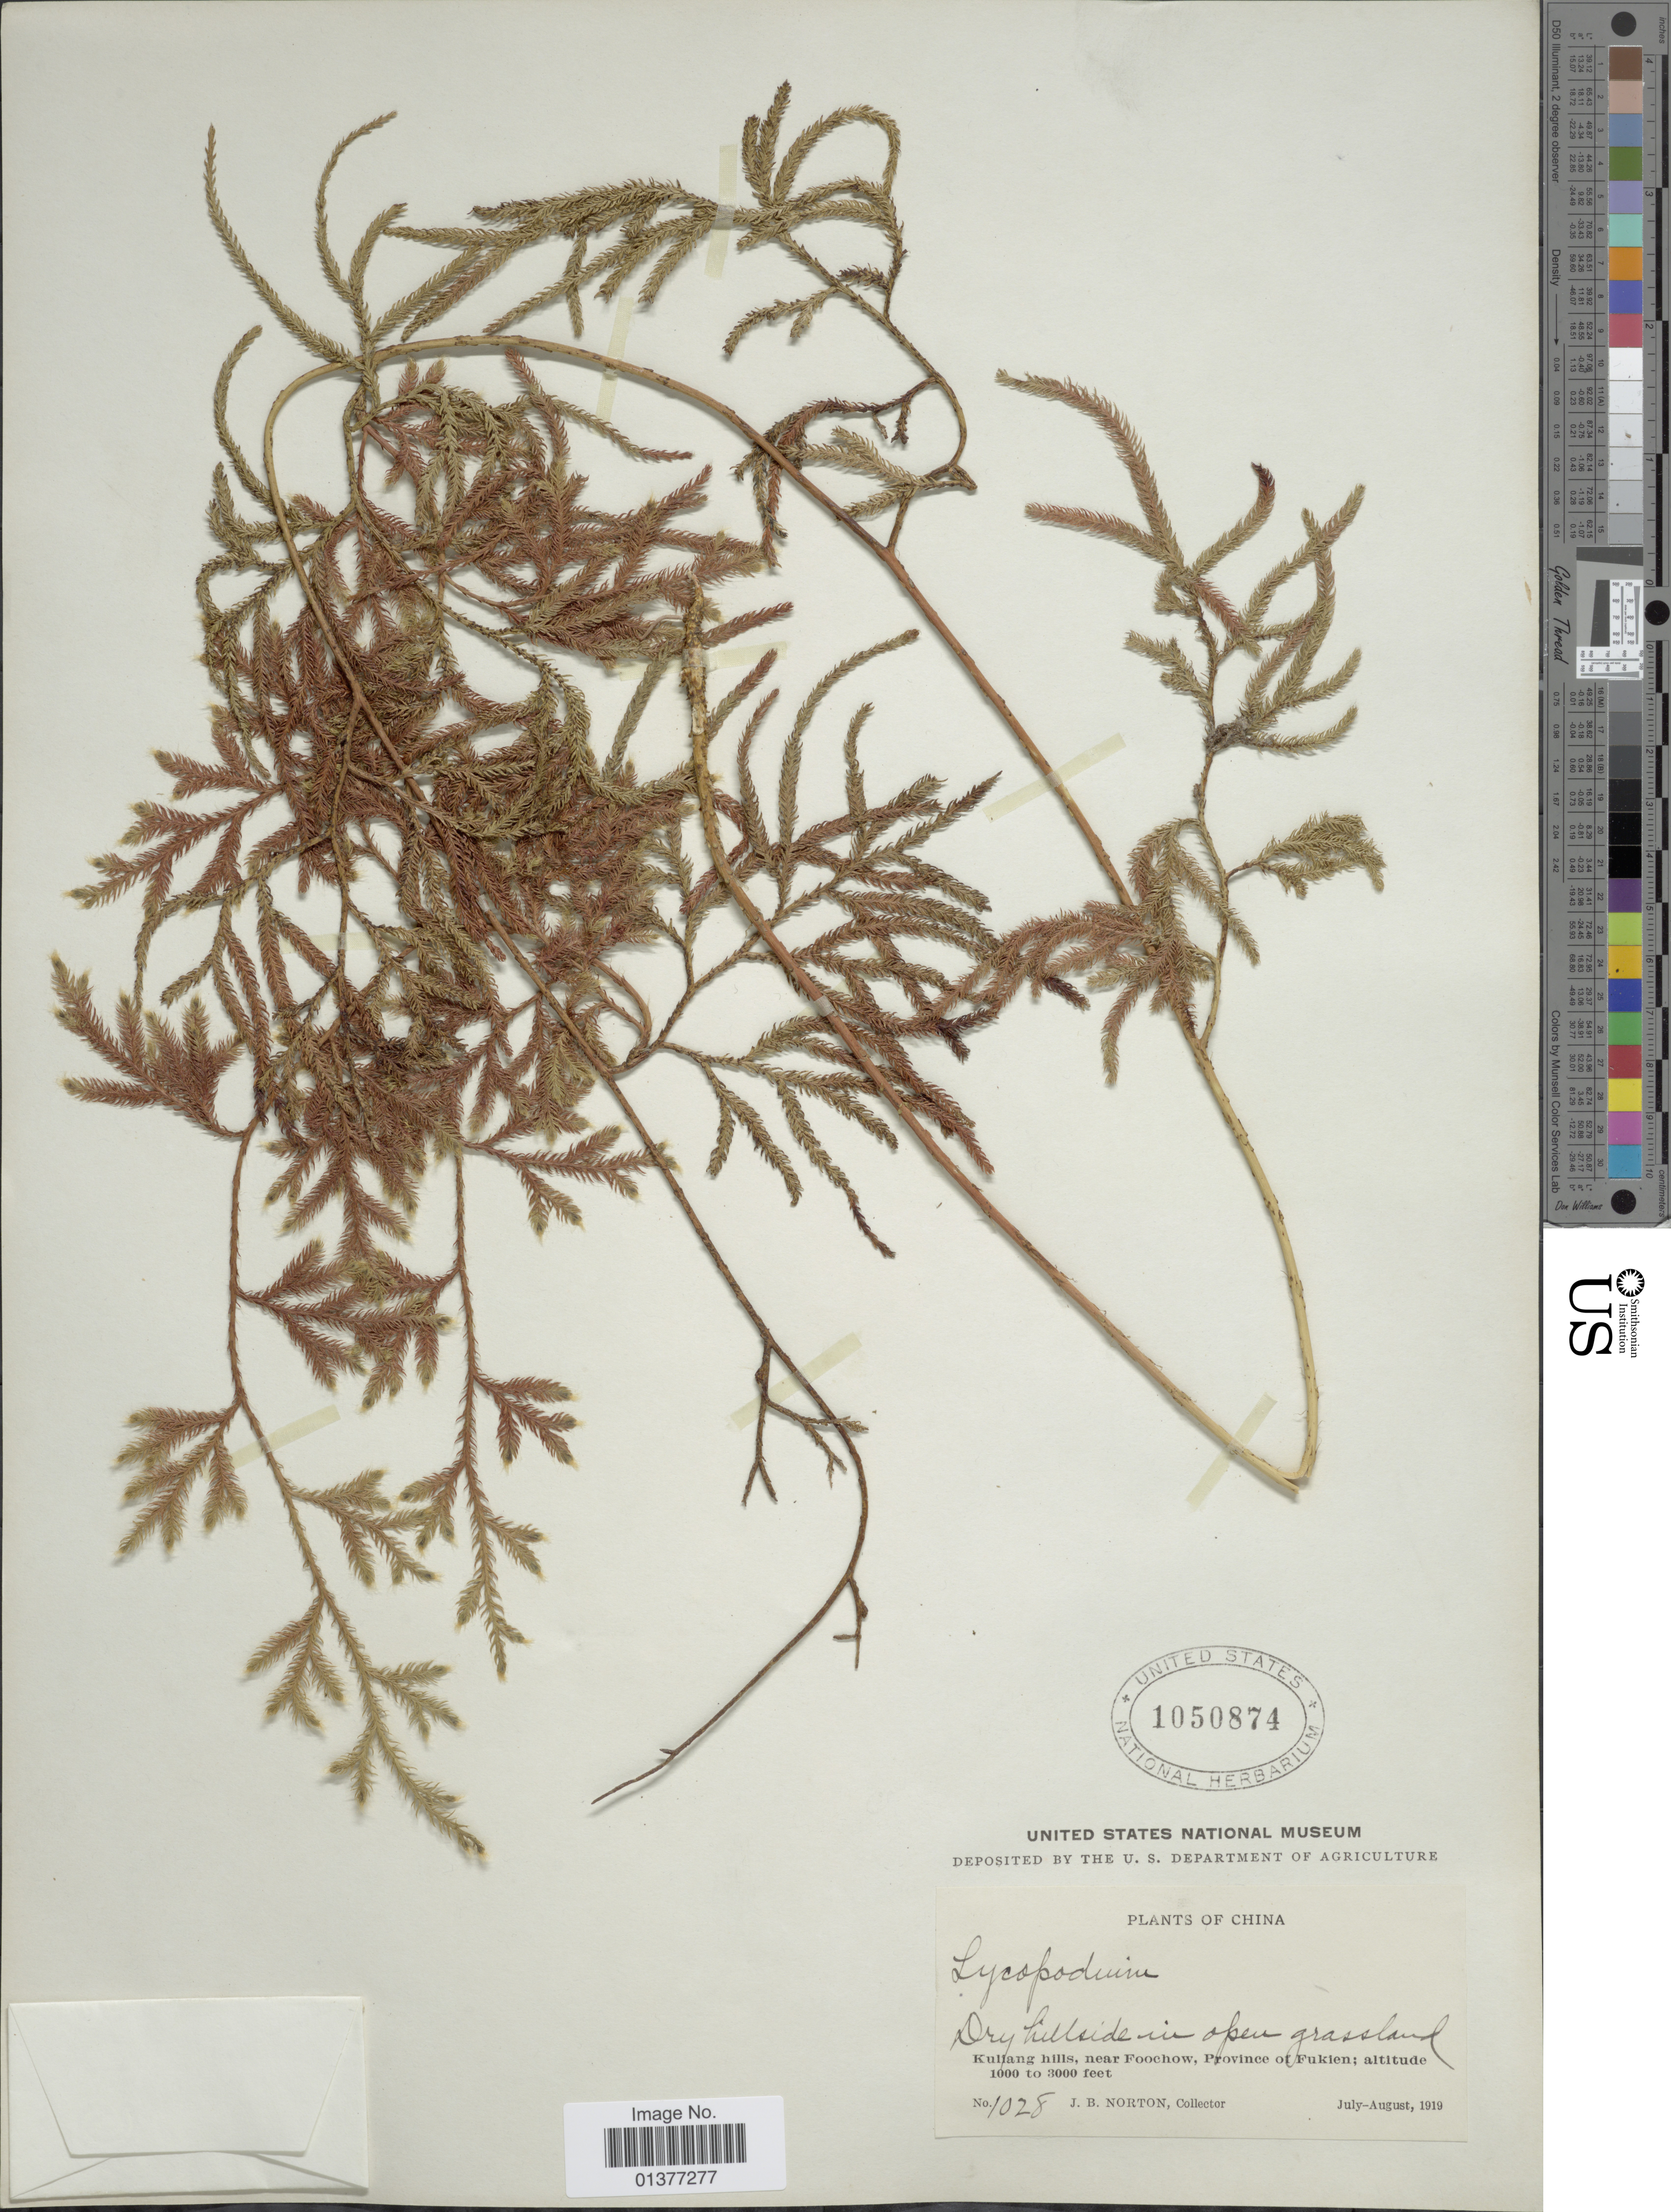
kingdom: Plantae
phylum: Tracheophyta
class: Lycopodiopsida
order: Lycopodiales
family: Lycopodiaceae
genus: Lycopodiastrum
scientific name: Lycopodiastrum casuarinoides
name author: (Spring) Holub ex R.D. Dixit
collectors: J. B. Norton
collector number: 1028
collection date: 1919-07/1919-08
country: China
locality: Kullang hills, near Foochow, province of Fukien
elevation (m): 305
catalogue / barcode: US 1050874